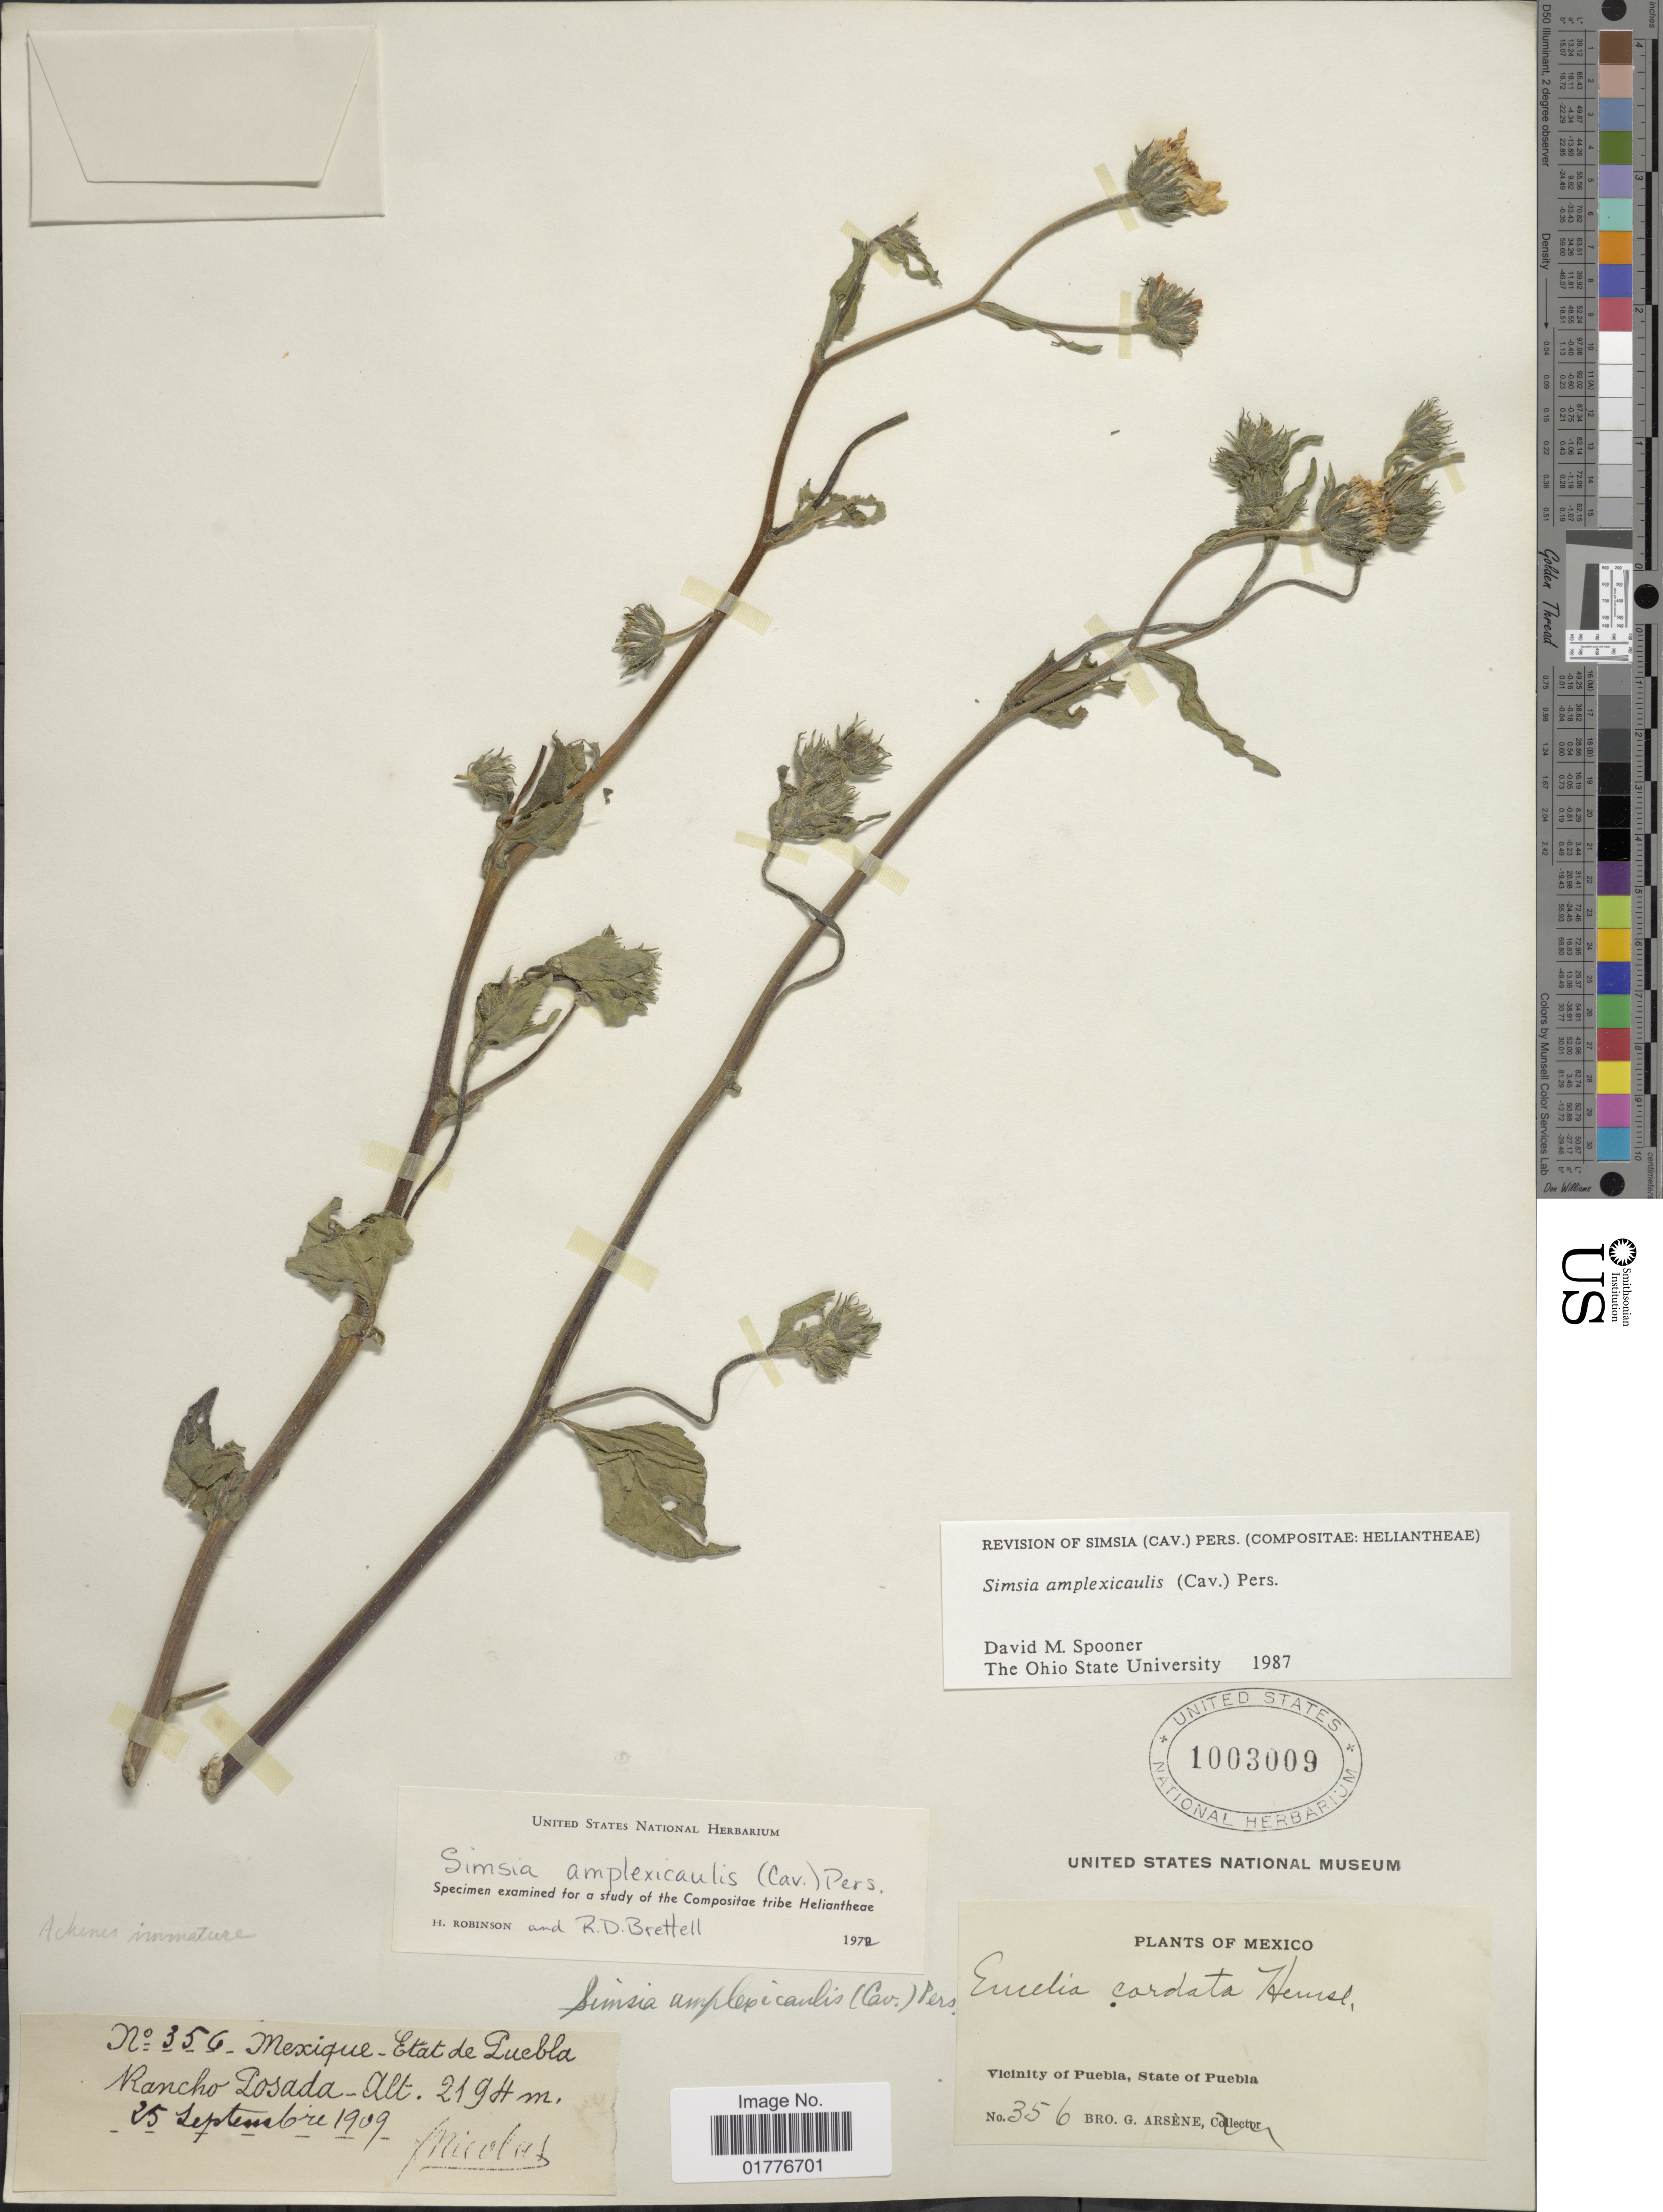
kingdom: Plantae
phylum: Tracheophyta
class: Magnoliopsida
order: Asterales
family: Asteraceae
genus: Simsia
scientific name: Simsia amplexicaulis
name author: (Cav.) Pers.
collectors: Bro. G. Arsène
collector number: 356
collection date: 1909-09-25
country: Mexico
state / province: Puebla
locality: State of Puebla. Rancho Posada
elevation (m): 2194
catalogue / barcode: US 1003009